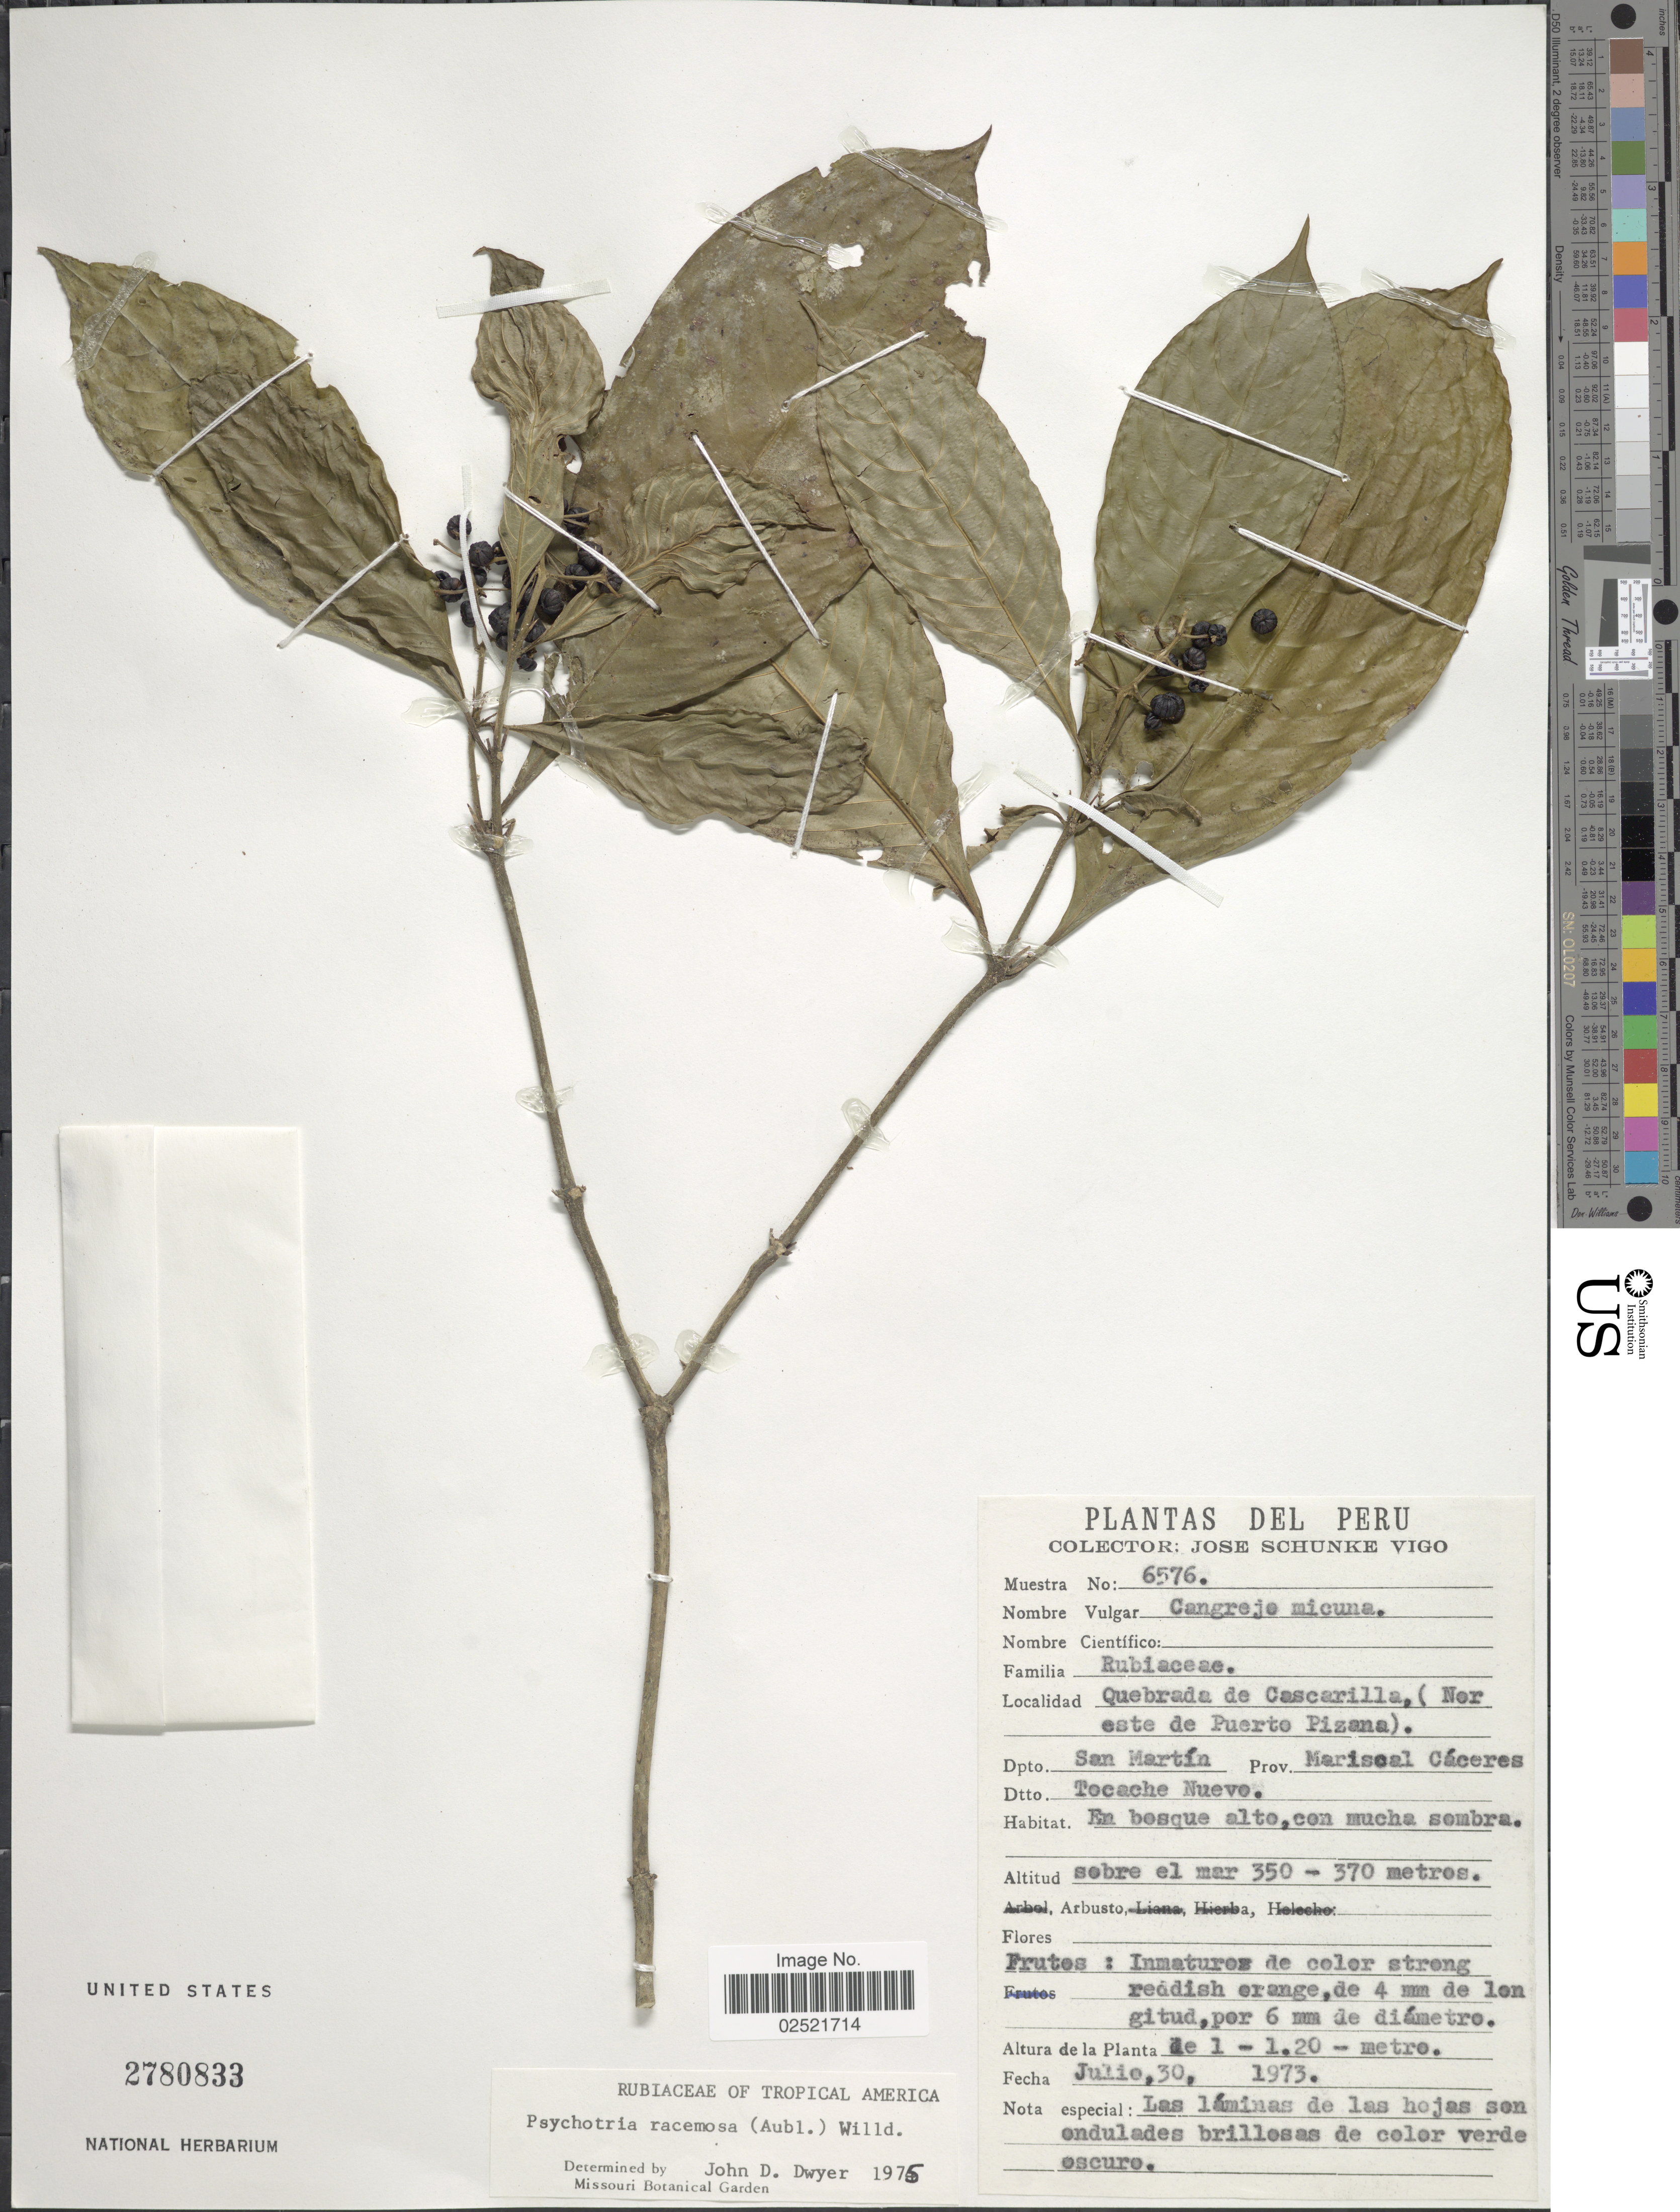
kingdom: Plantae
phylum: Tracheophyta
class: Magnoliopsida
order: Gentianales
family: Rubiaceae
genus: Psychotria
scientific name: Psychotria racemosa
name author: (Aubl.) Raeuschel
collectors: J. Schunke Vigo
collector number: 6576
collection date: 1973-07-30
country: Peru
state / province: San Martín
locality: Quebrada de Cascarilla (nor este de Puerto Pizana), Prov. Mariscal Caceres, Dtto. Tocache Nuevo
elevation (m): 350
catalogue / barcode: US 2780833